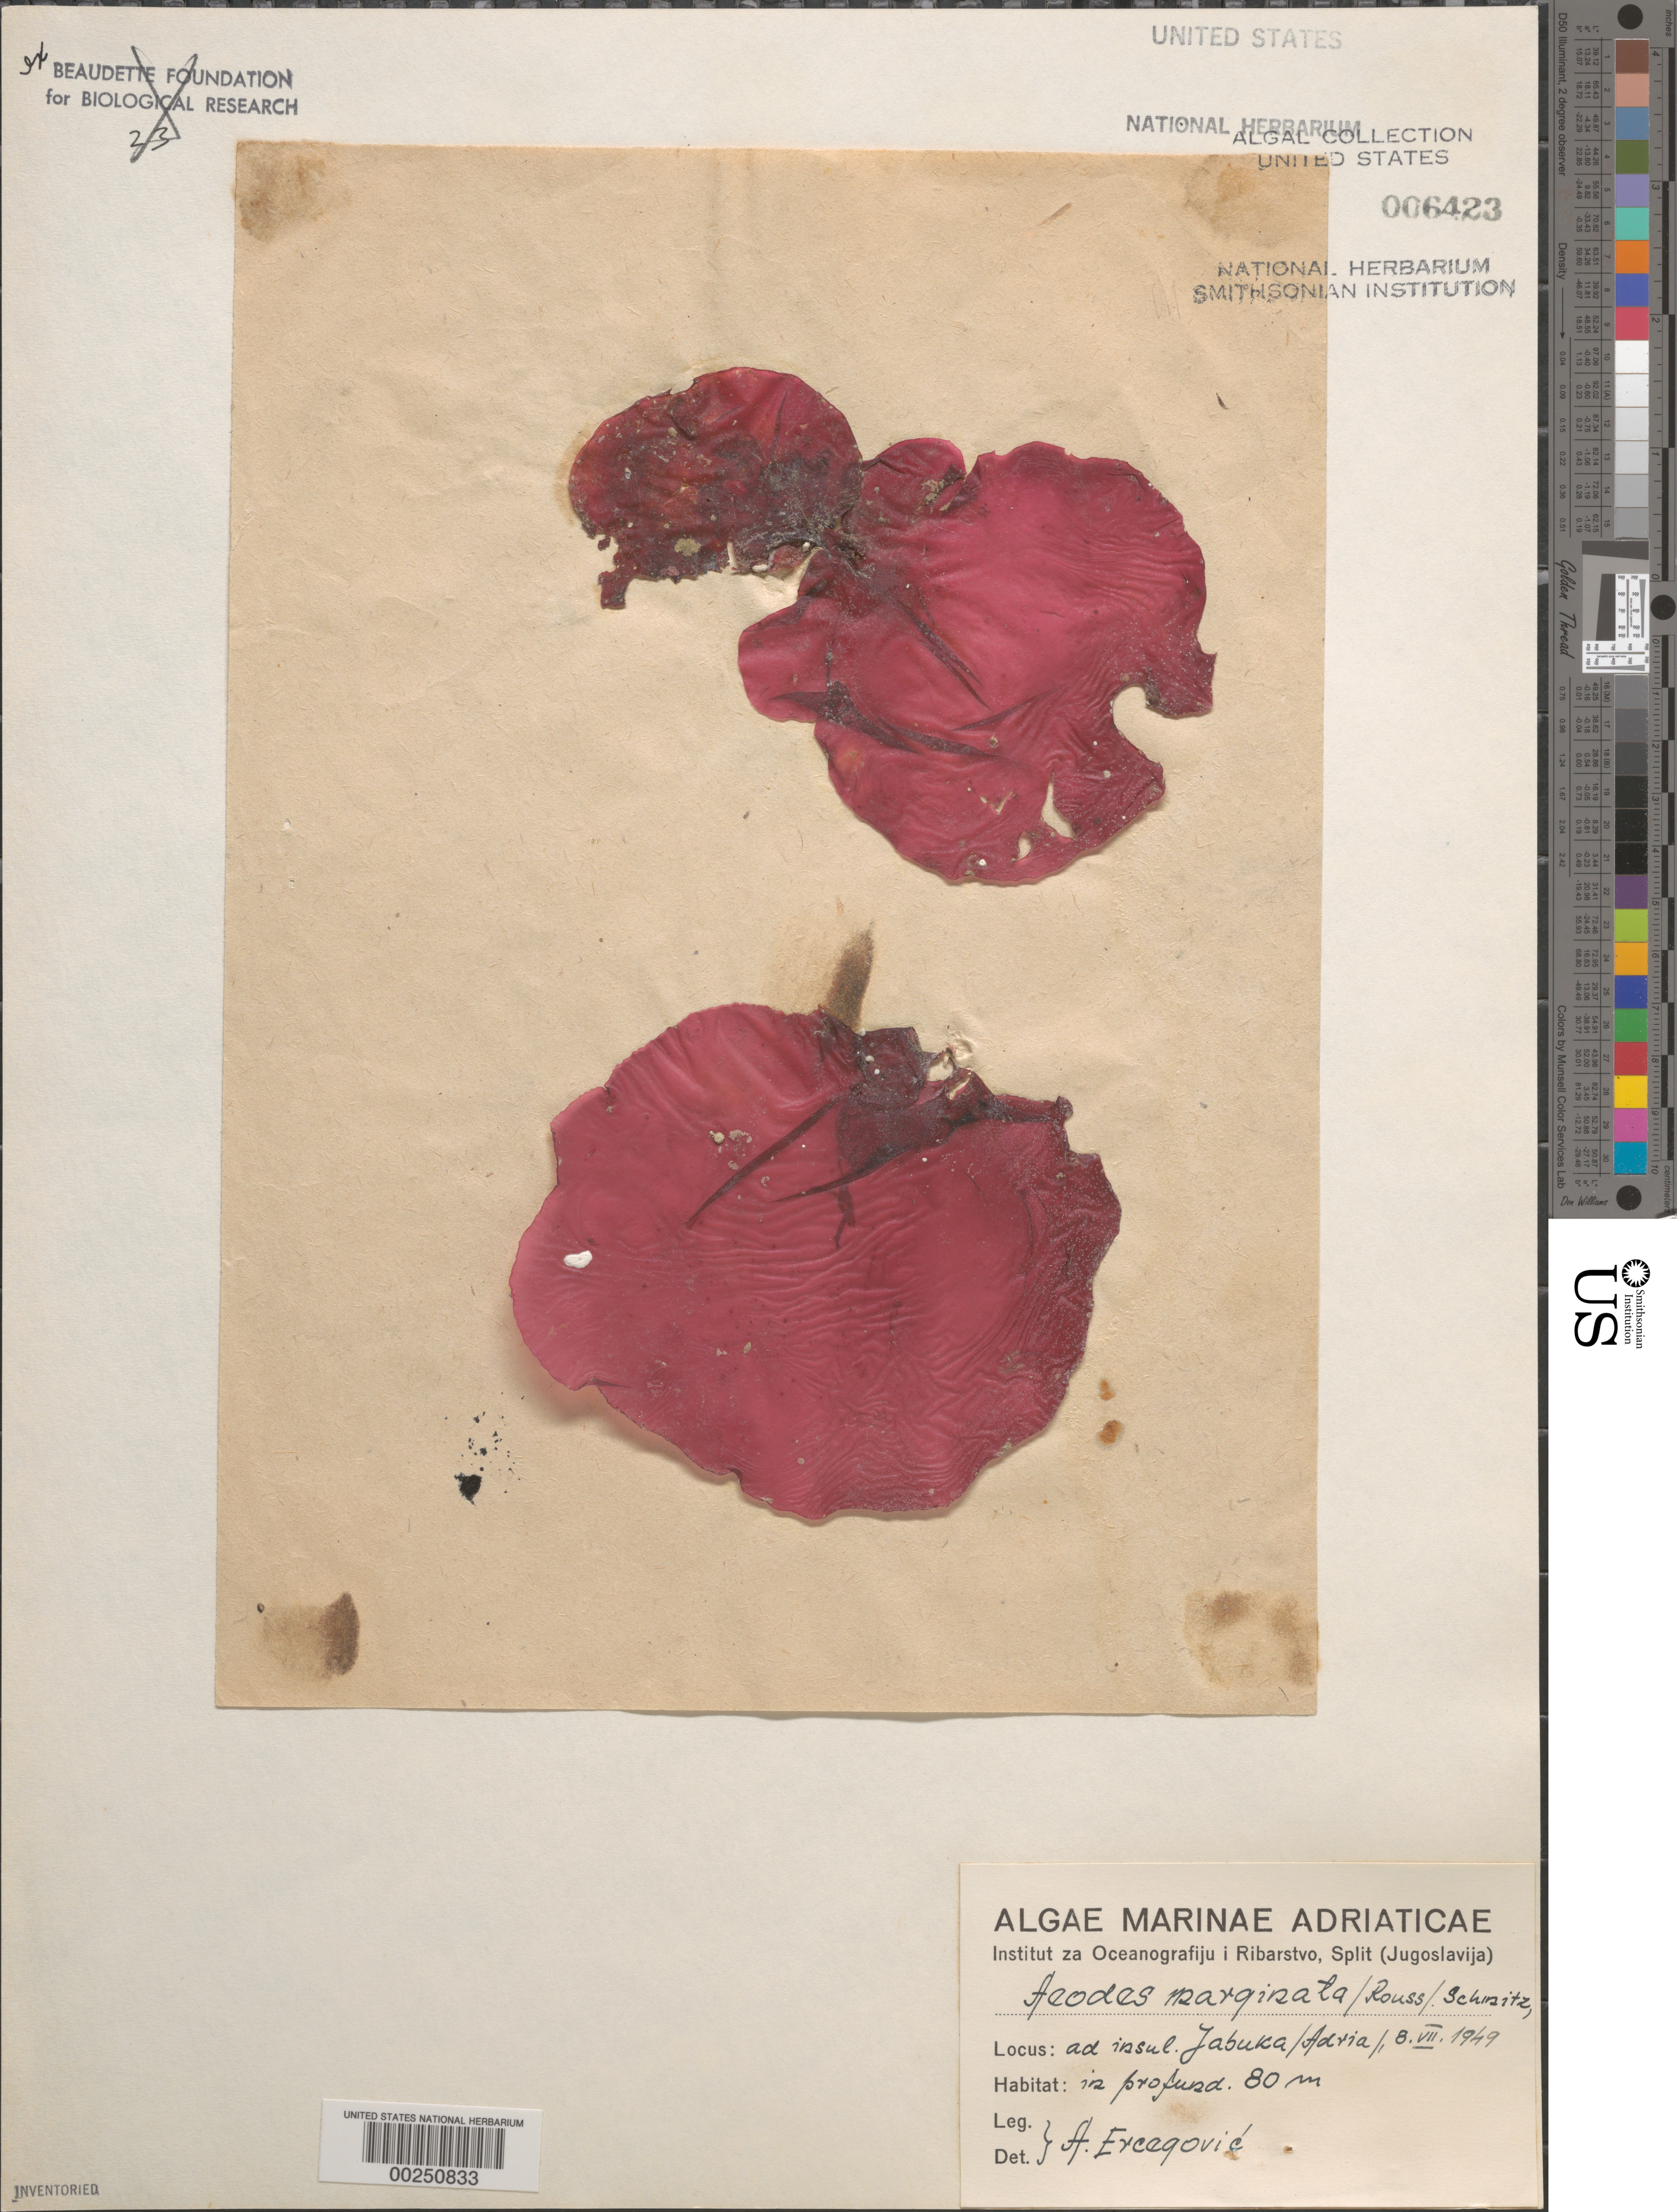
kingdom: Plantae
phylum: Rhodophyta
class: Florideophyceae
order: Halymeniales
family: Halymeniaceae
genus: Felicinia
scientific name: Felicinia marginata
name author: (Roussel) Manghisi et al.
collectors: A. Ercegovic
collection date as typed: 08 Jul 1949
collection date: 1949-07-08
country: Croatia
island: Jabuka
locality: Adriatic Sea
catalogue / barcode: US 6423